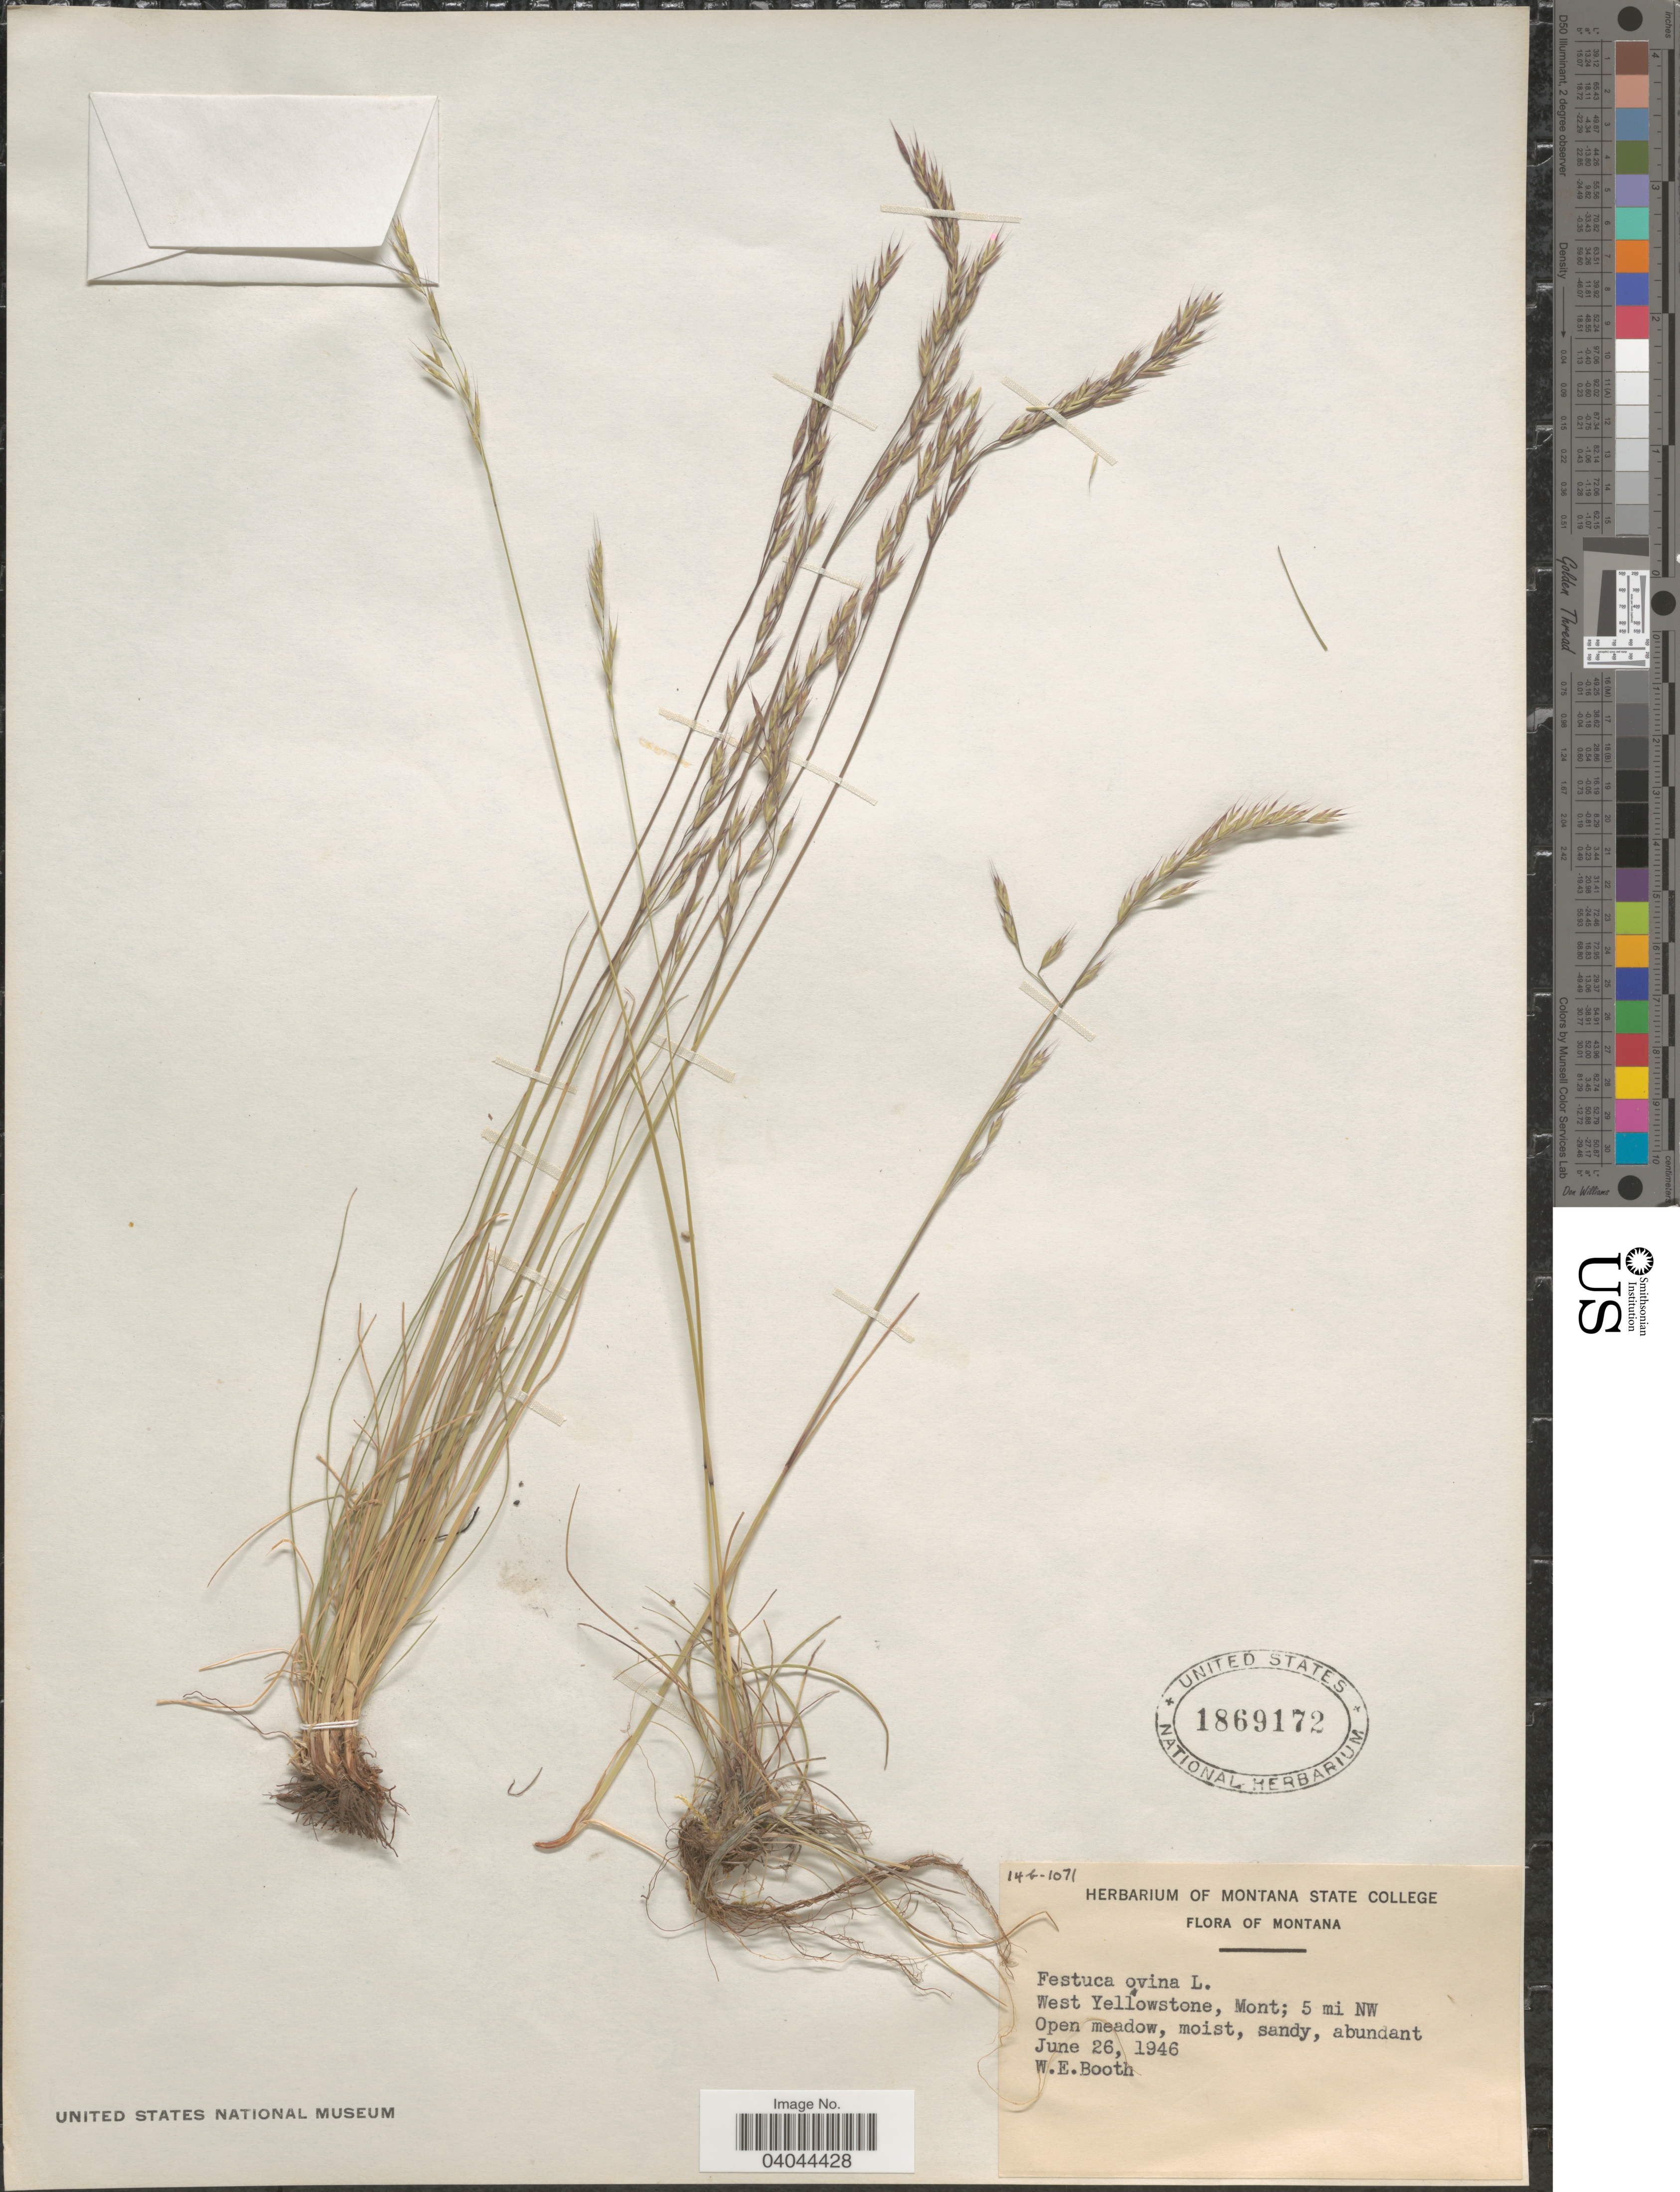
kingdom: Plantae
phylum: Tracheophyta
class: Liliopsida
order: Poales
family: Poaceae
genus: Festuca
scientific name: Festuca ovina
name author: L.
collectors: W. Booth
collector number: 14-b-1071?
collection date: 1946-06-26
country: United States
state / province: Montana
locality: West Yellowstone; 5 mi NW. Open meadow, moist, sandy.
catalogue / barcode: US 1869172